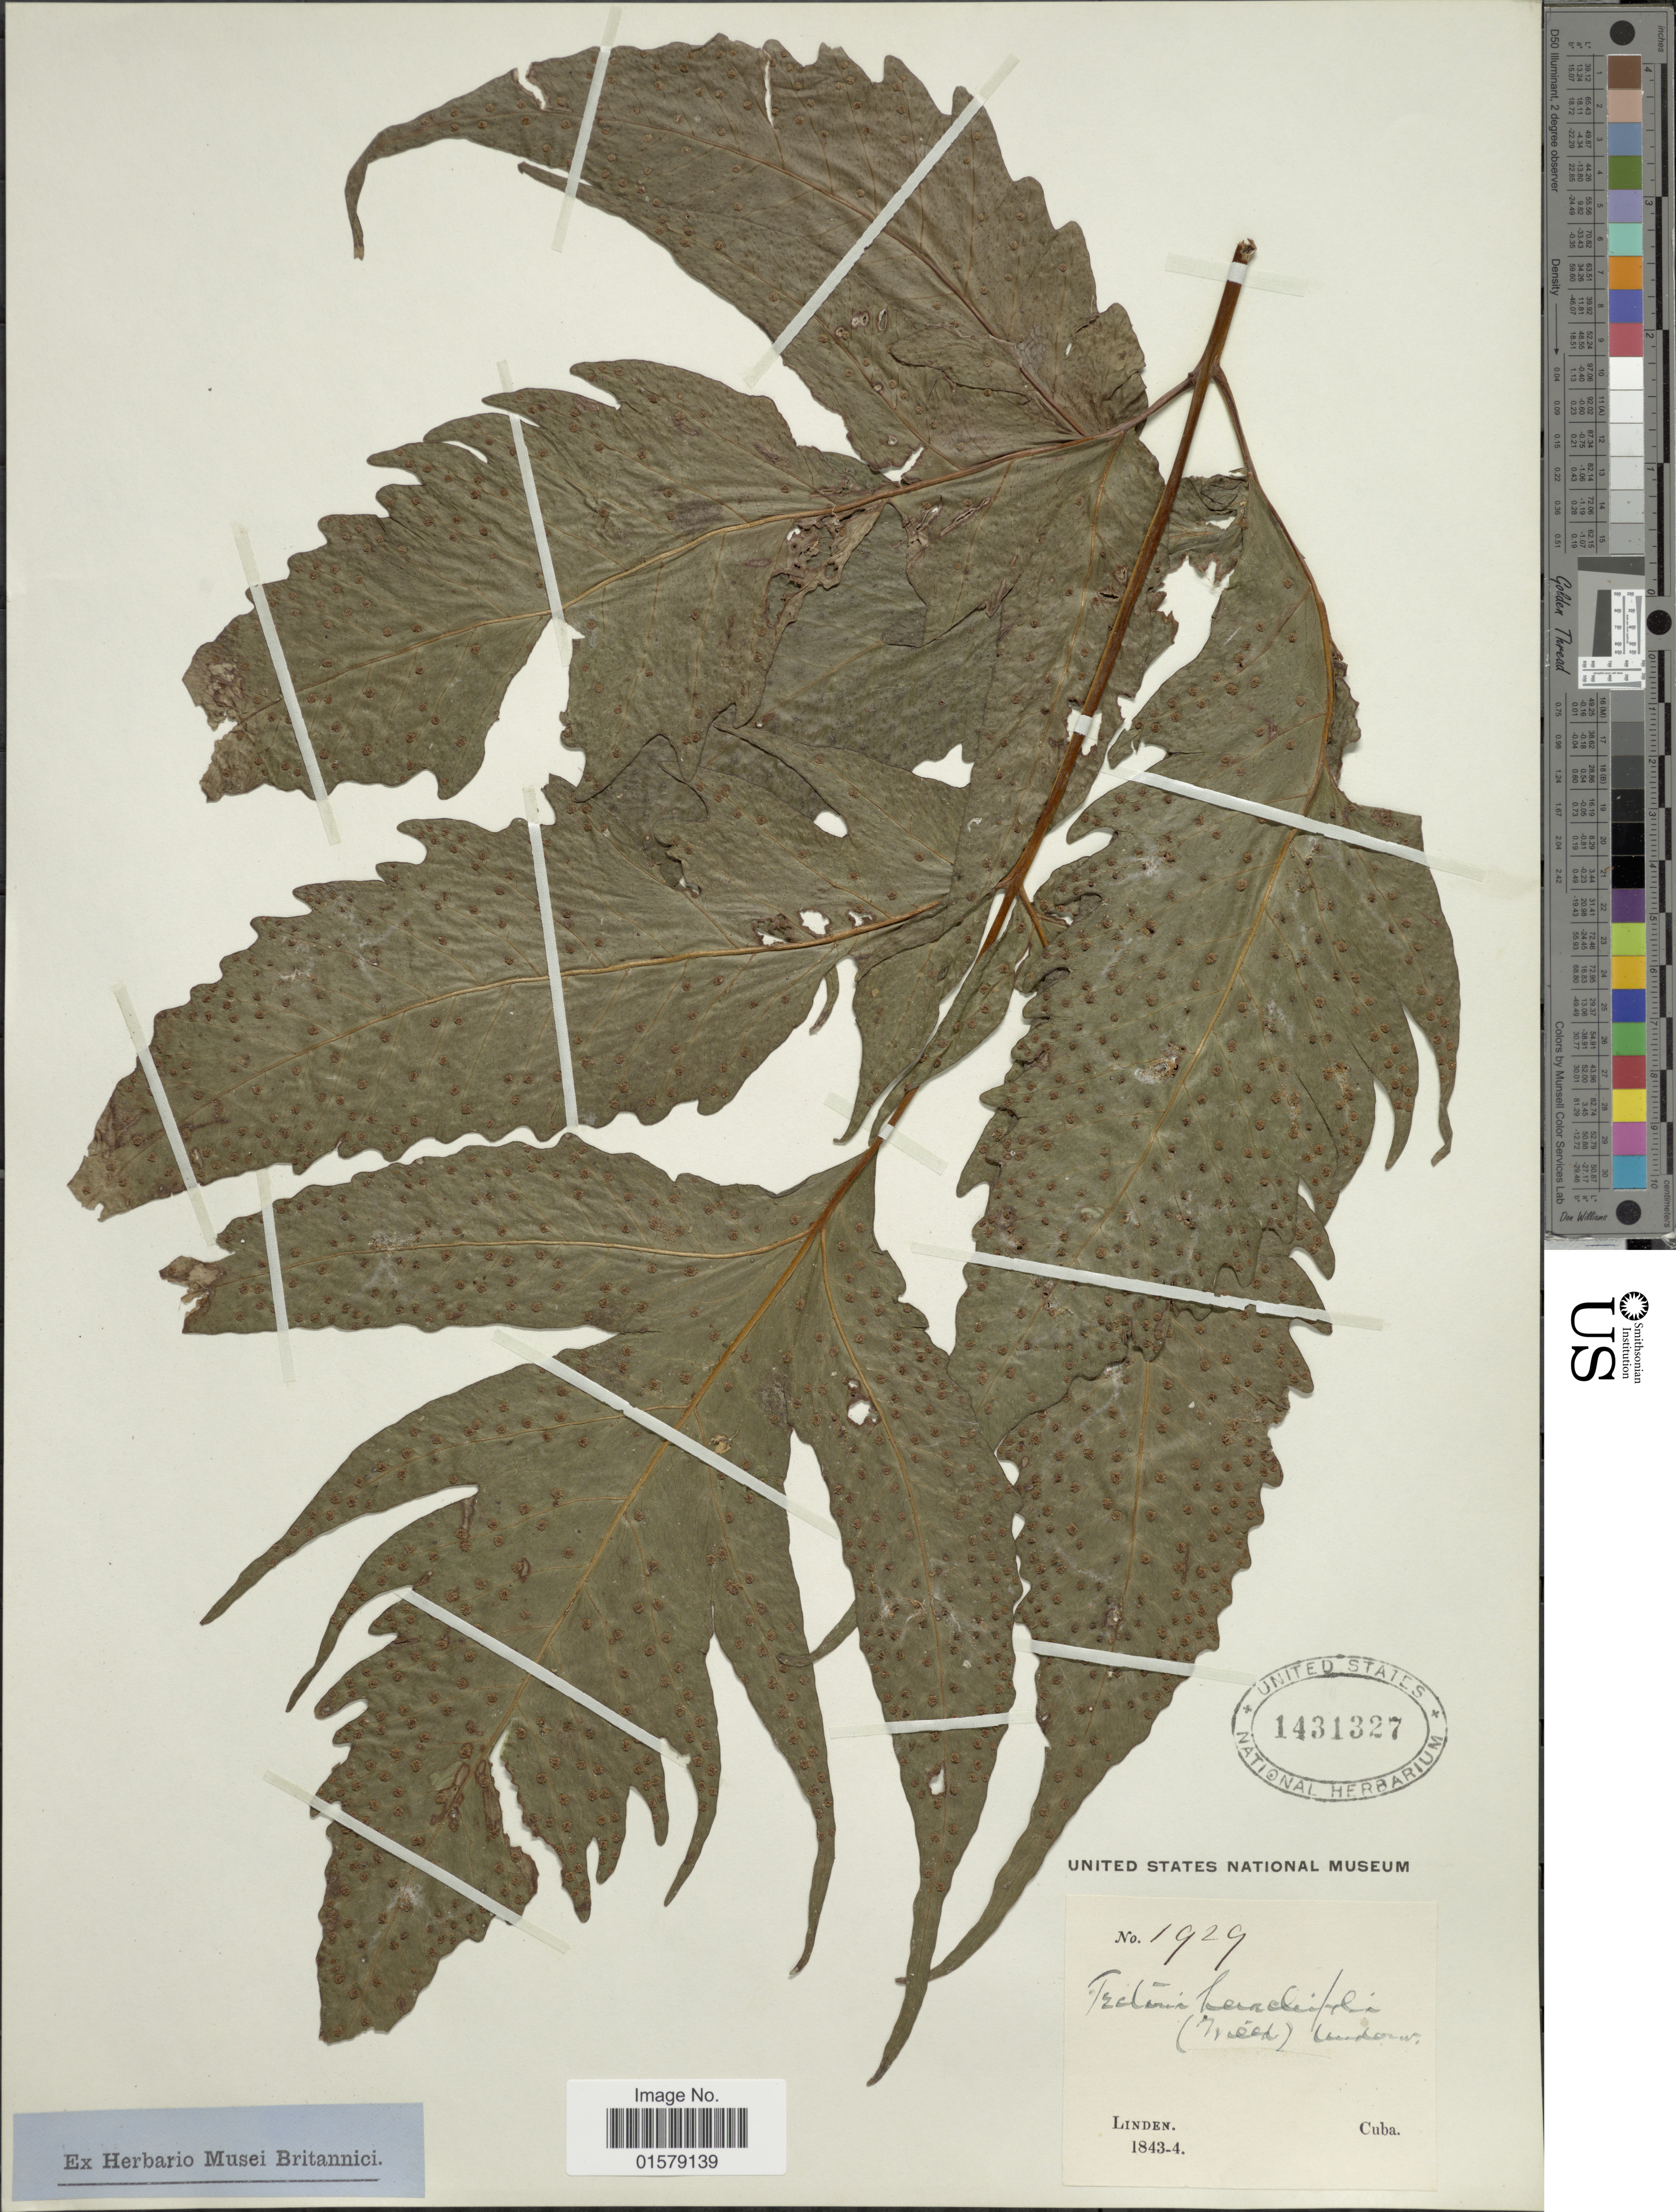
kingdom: Plantae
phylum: Tracheophyta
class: Polypodiopsida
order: Polypodiales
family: Tectariaceae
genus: Tectaria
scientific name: Tectaria heracleifolia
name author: (Willd.) Underw.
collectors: -- Linden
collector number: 1929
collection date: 1843/1844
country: Cuba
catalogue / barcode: US 1431327